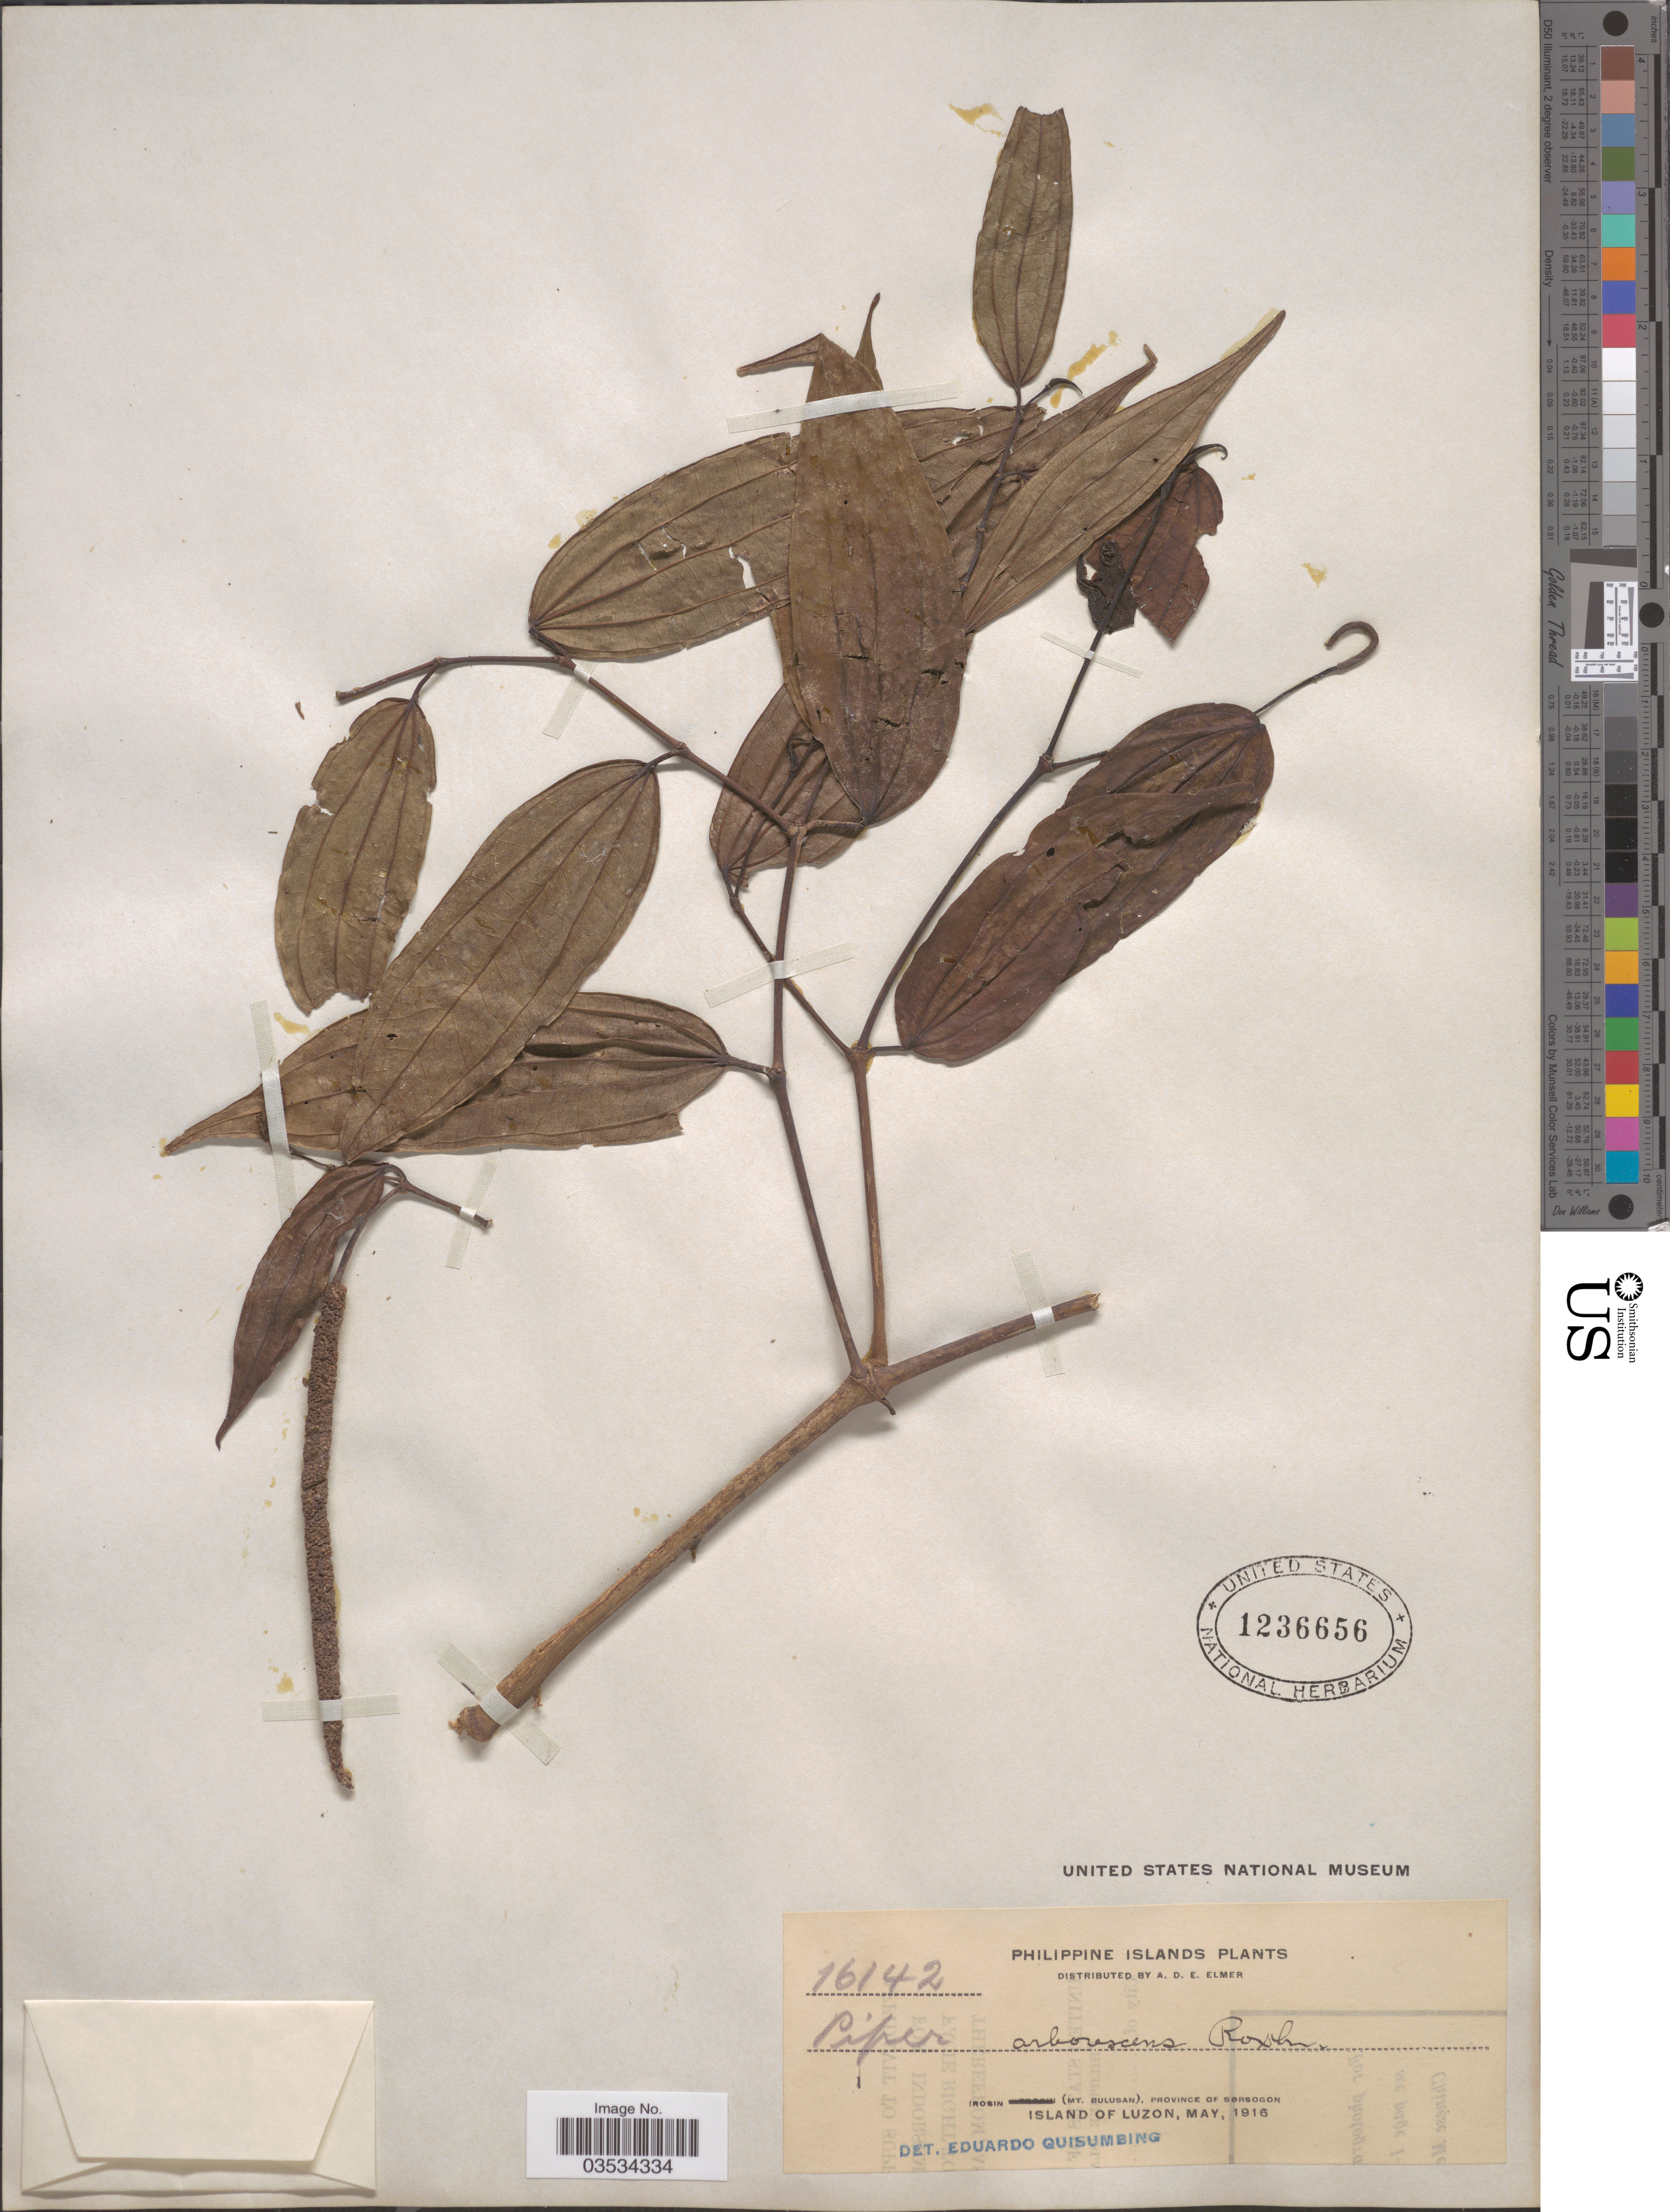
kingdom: Plantae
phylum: Tracheophyta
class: Magnoliopsida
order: Piperales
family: Piperaceae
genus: Piper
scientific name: Piper arborescens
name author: Roxb.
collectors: A. D. E. Elmer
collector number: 16142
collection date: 1916-05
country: Philippines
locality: Philippine Islands. Irosin (Mt. Bulusan), Province of Sørsogon. Island of Luzon.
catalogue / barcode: US 1236656